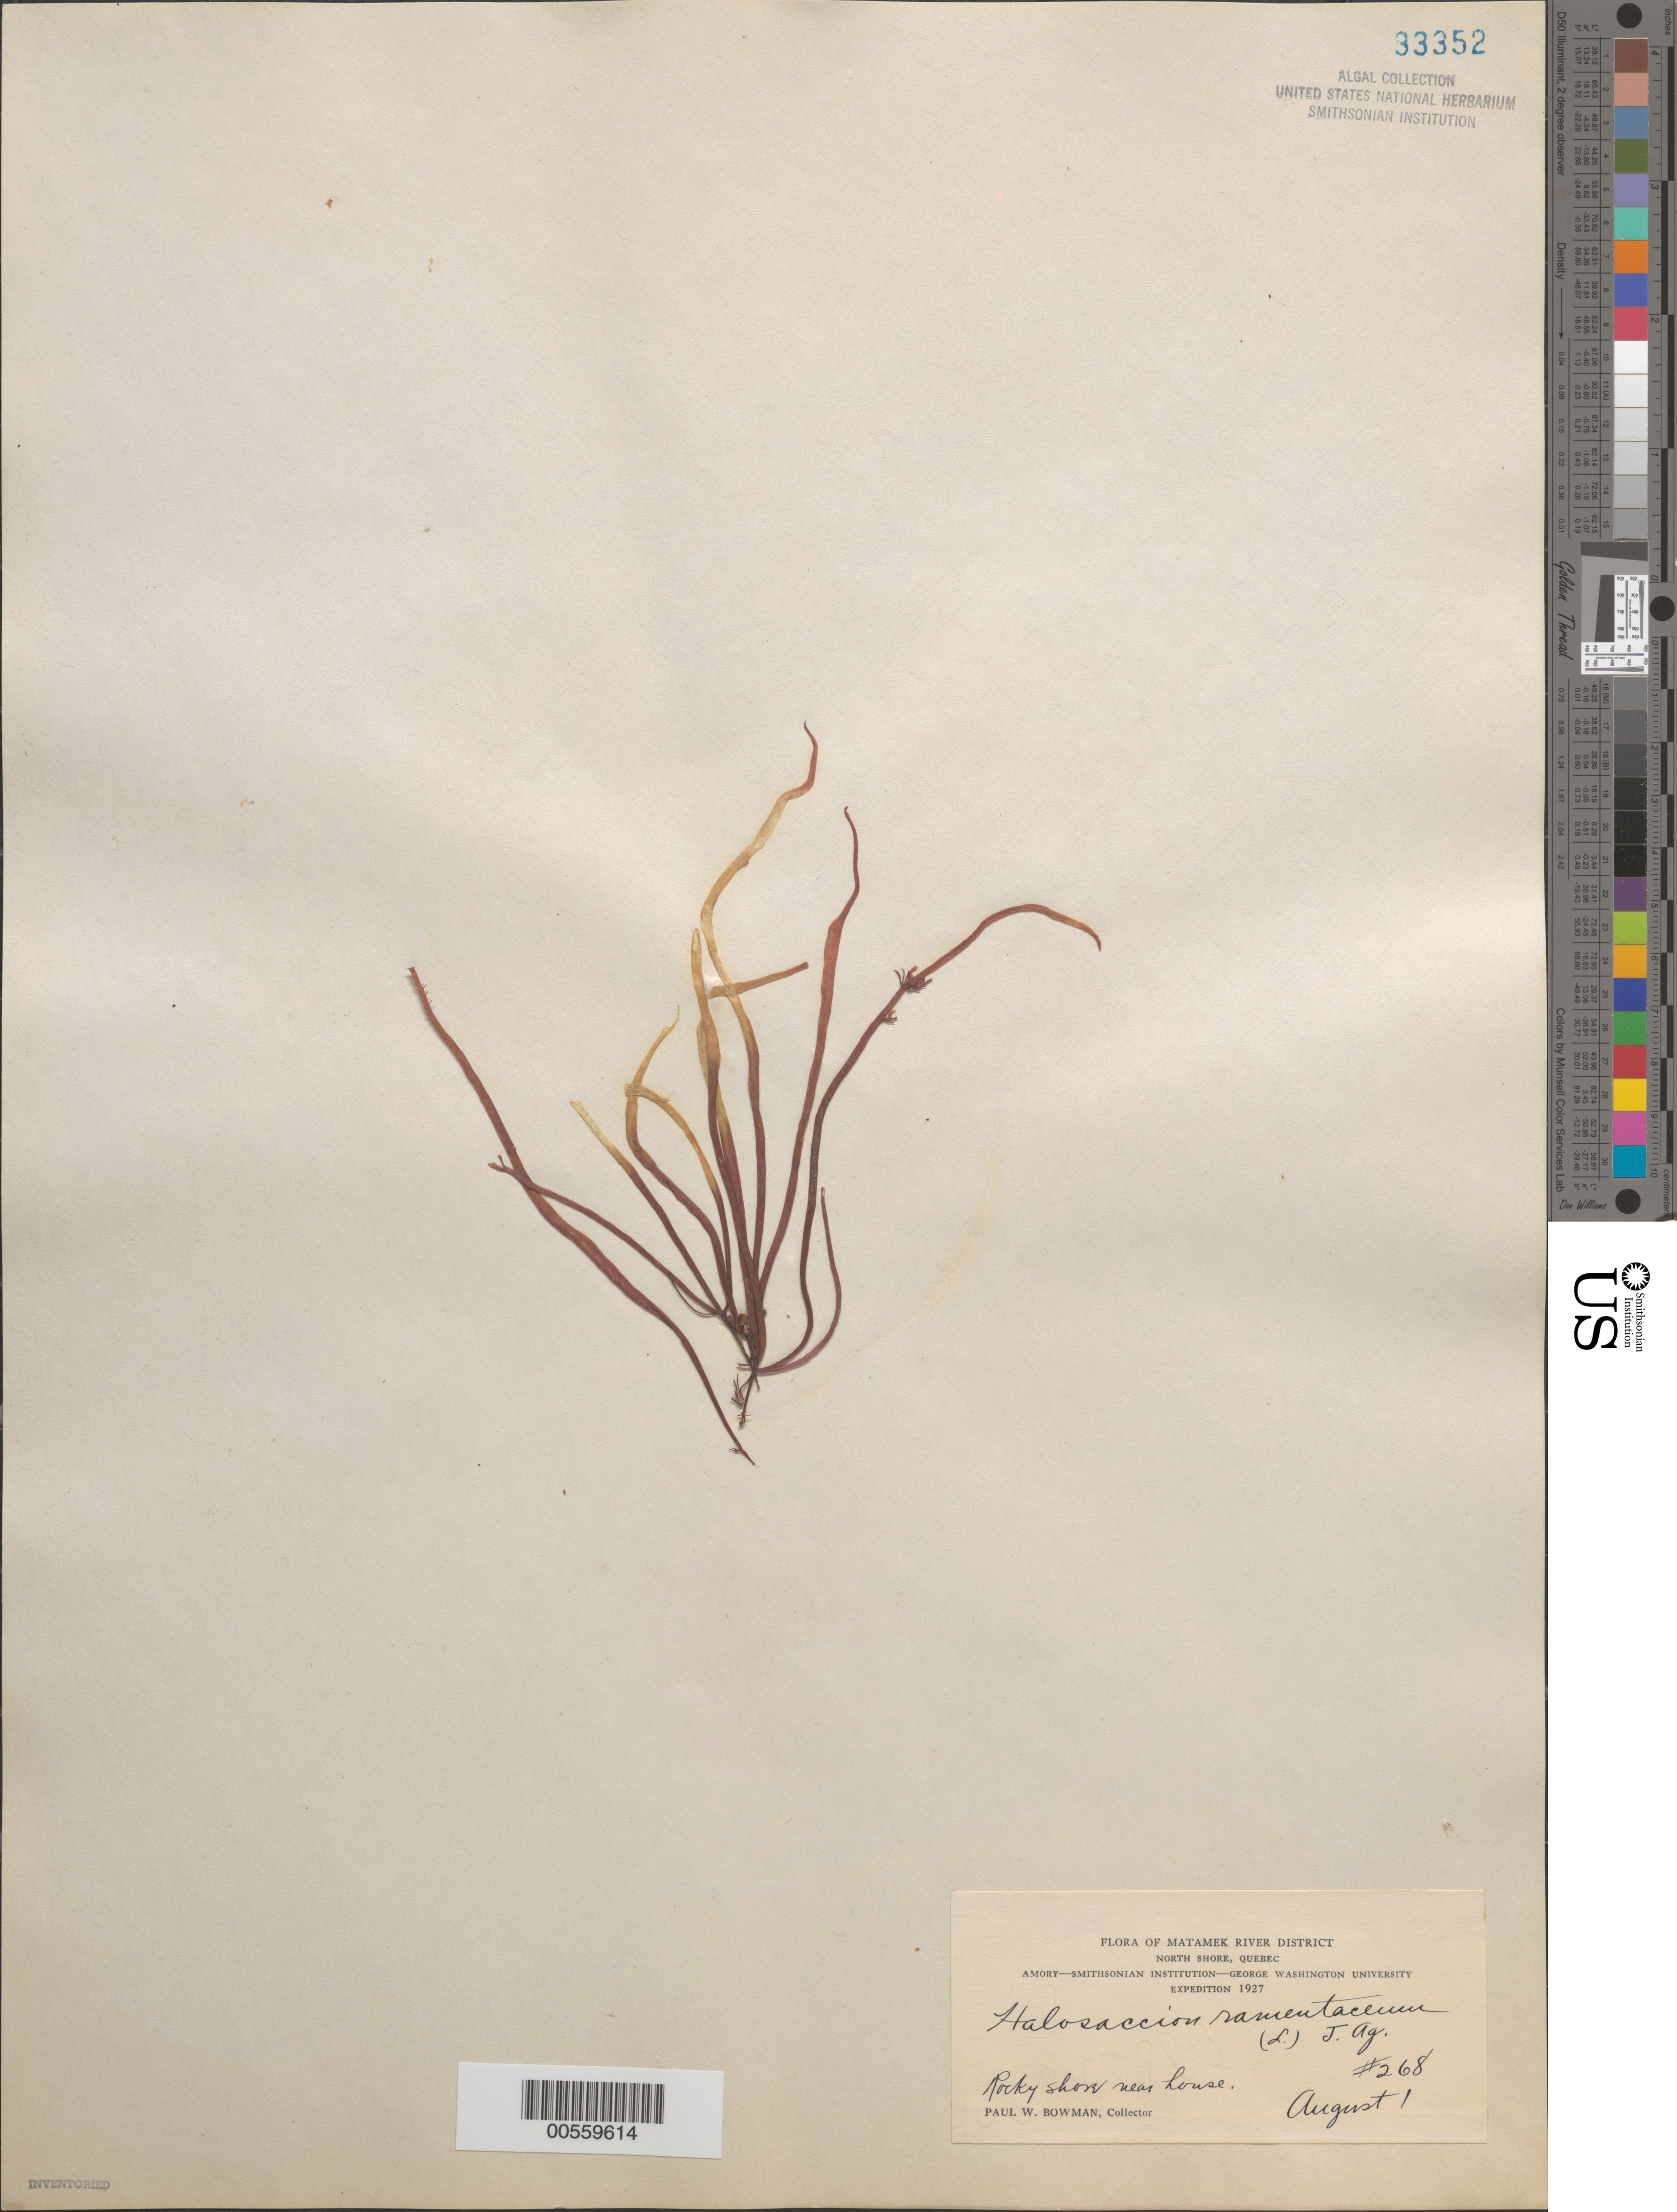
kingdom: Plantae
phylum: Rhodophyta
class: Florideophyceae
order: Palmariales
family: Palmariaceae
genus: Devaleraea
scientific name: Devaleraea ramentacea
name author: (L.) Guiry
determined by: Algae name updating Project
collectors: P. Bowman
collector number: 268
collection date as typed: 01 Aug 1927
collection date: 1927-08-01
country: Canada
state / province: Quebec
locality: Matamek river district, north shore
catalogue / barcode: US 33352